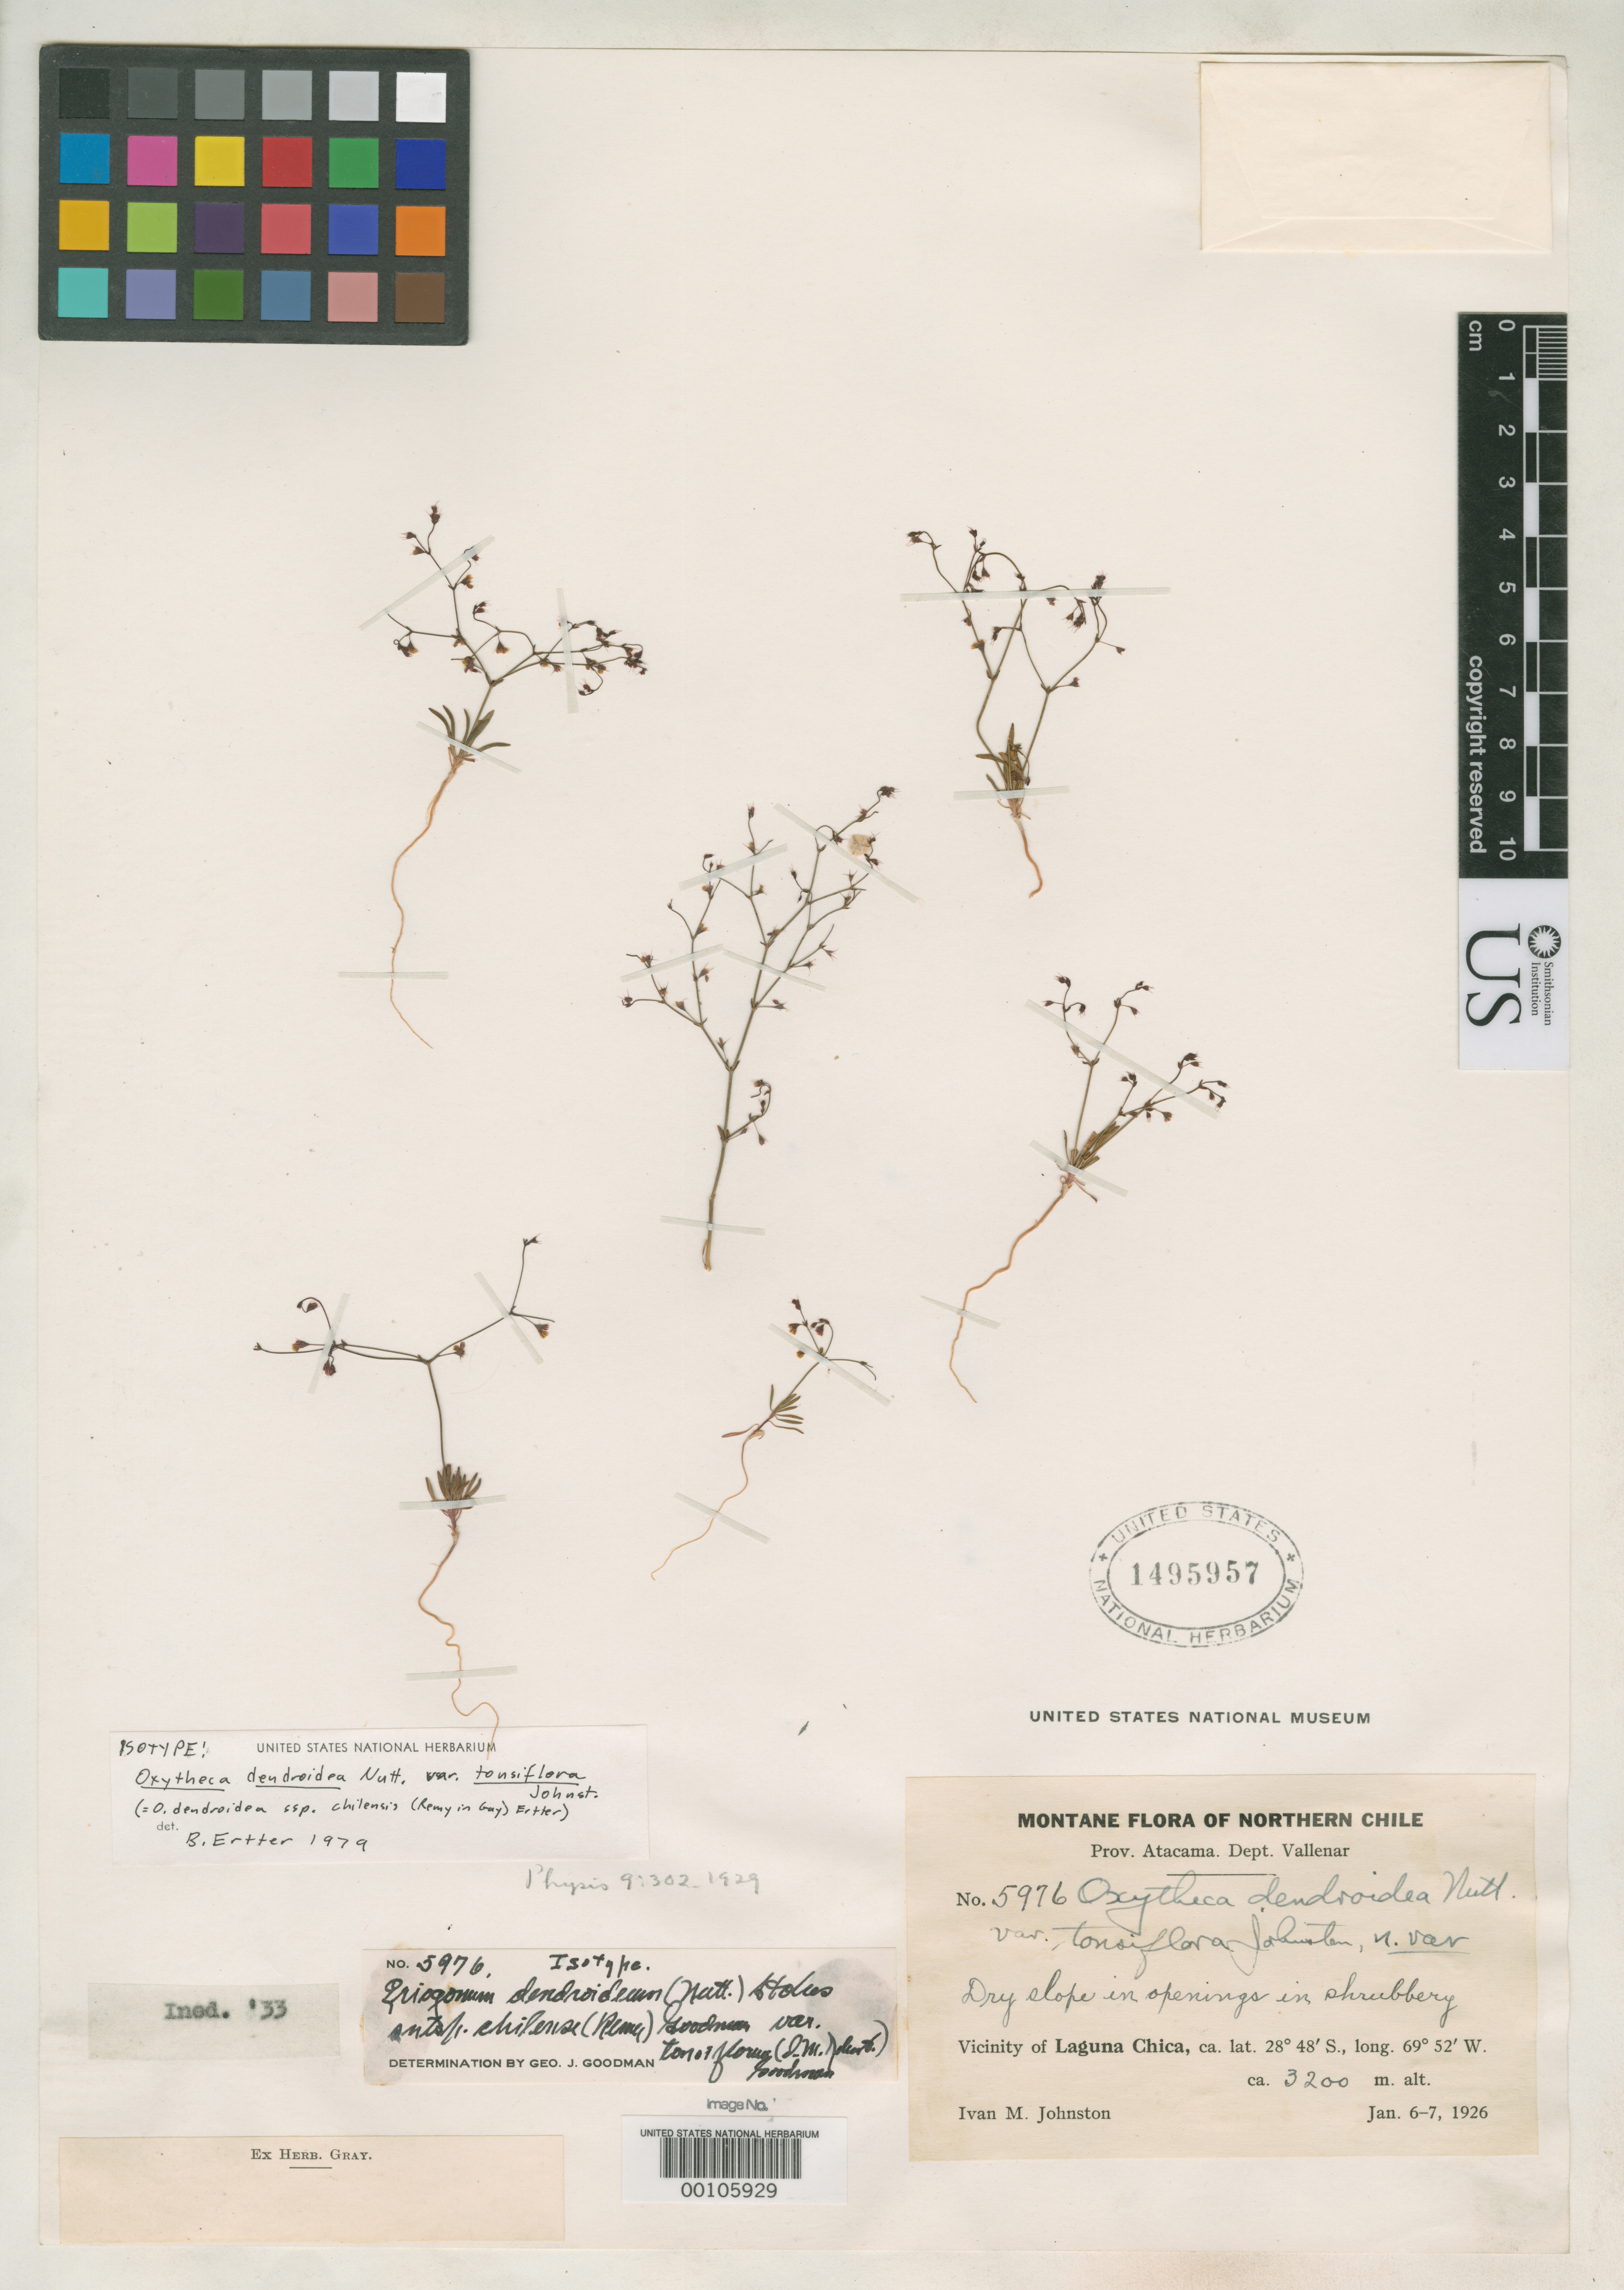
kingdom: Plantae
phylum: Tracheophyta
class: Magnoliopsida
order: Caryophyllales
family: Polygonaceae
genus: Oxytheca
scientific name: Oxytheca dendroidea var. tonsiflora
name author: I.M. Johnst.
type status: Isotype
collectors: I.M. Johnston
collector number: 5976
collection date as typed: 06 Jan 1926 to 07 Jan 1926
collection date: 1926-01-06/1926-01-07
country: Chile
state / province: Atacama (III)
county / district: Vallenar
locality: Laguna Chica vicinity.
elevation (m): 3200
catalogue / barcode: US 1495957